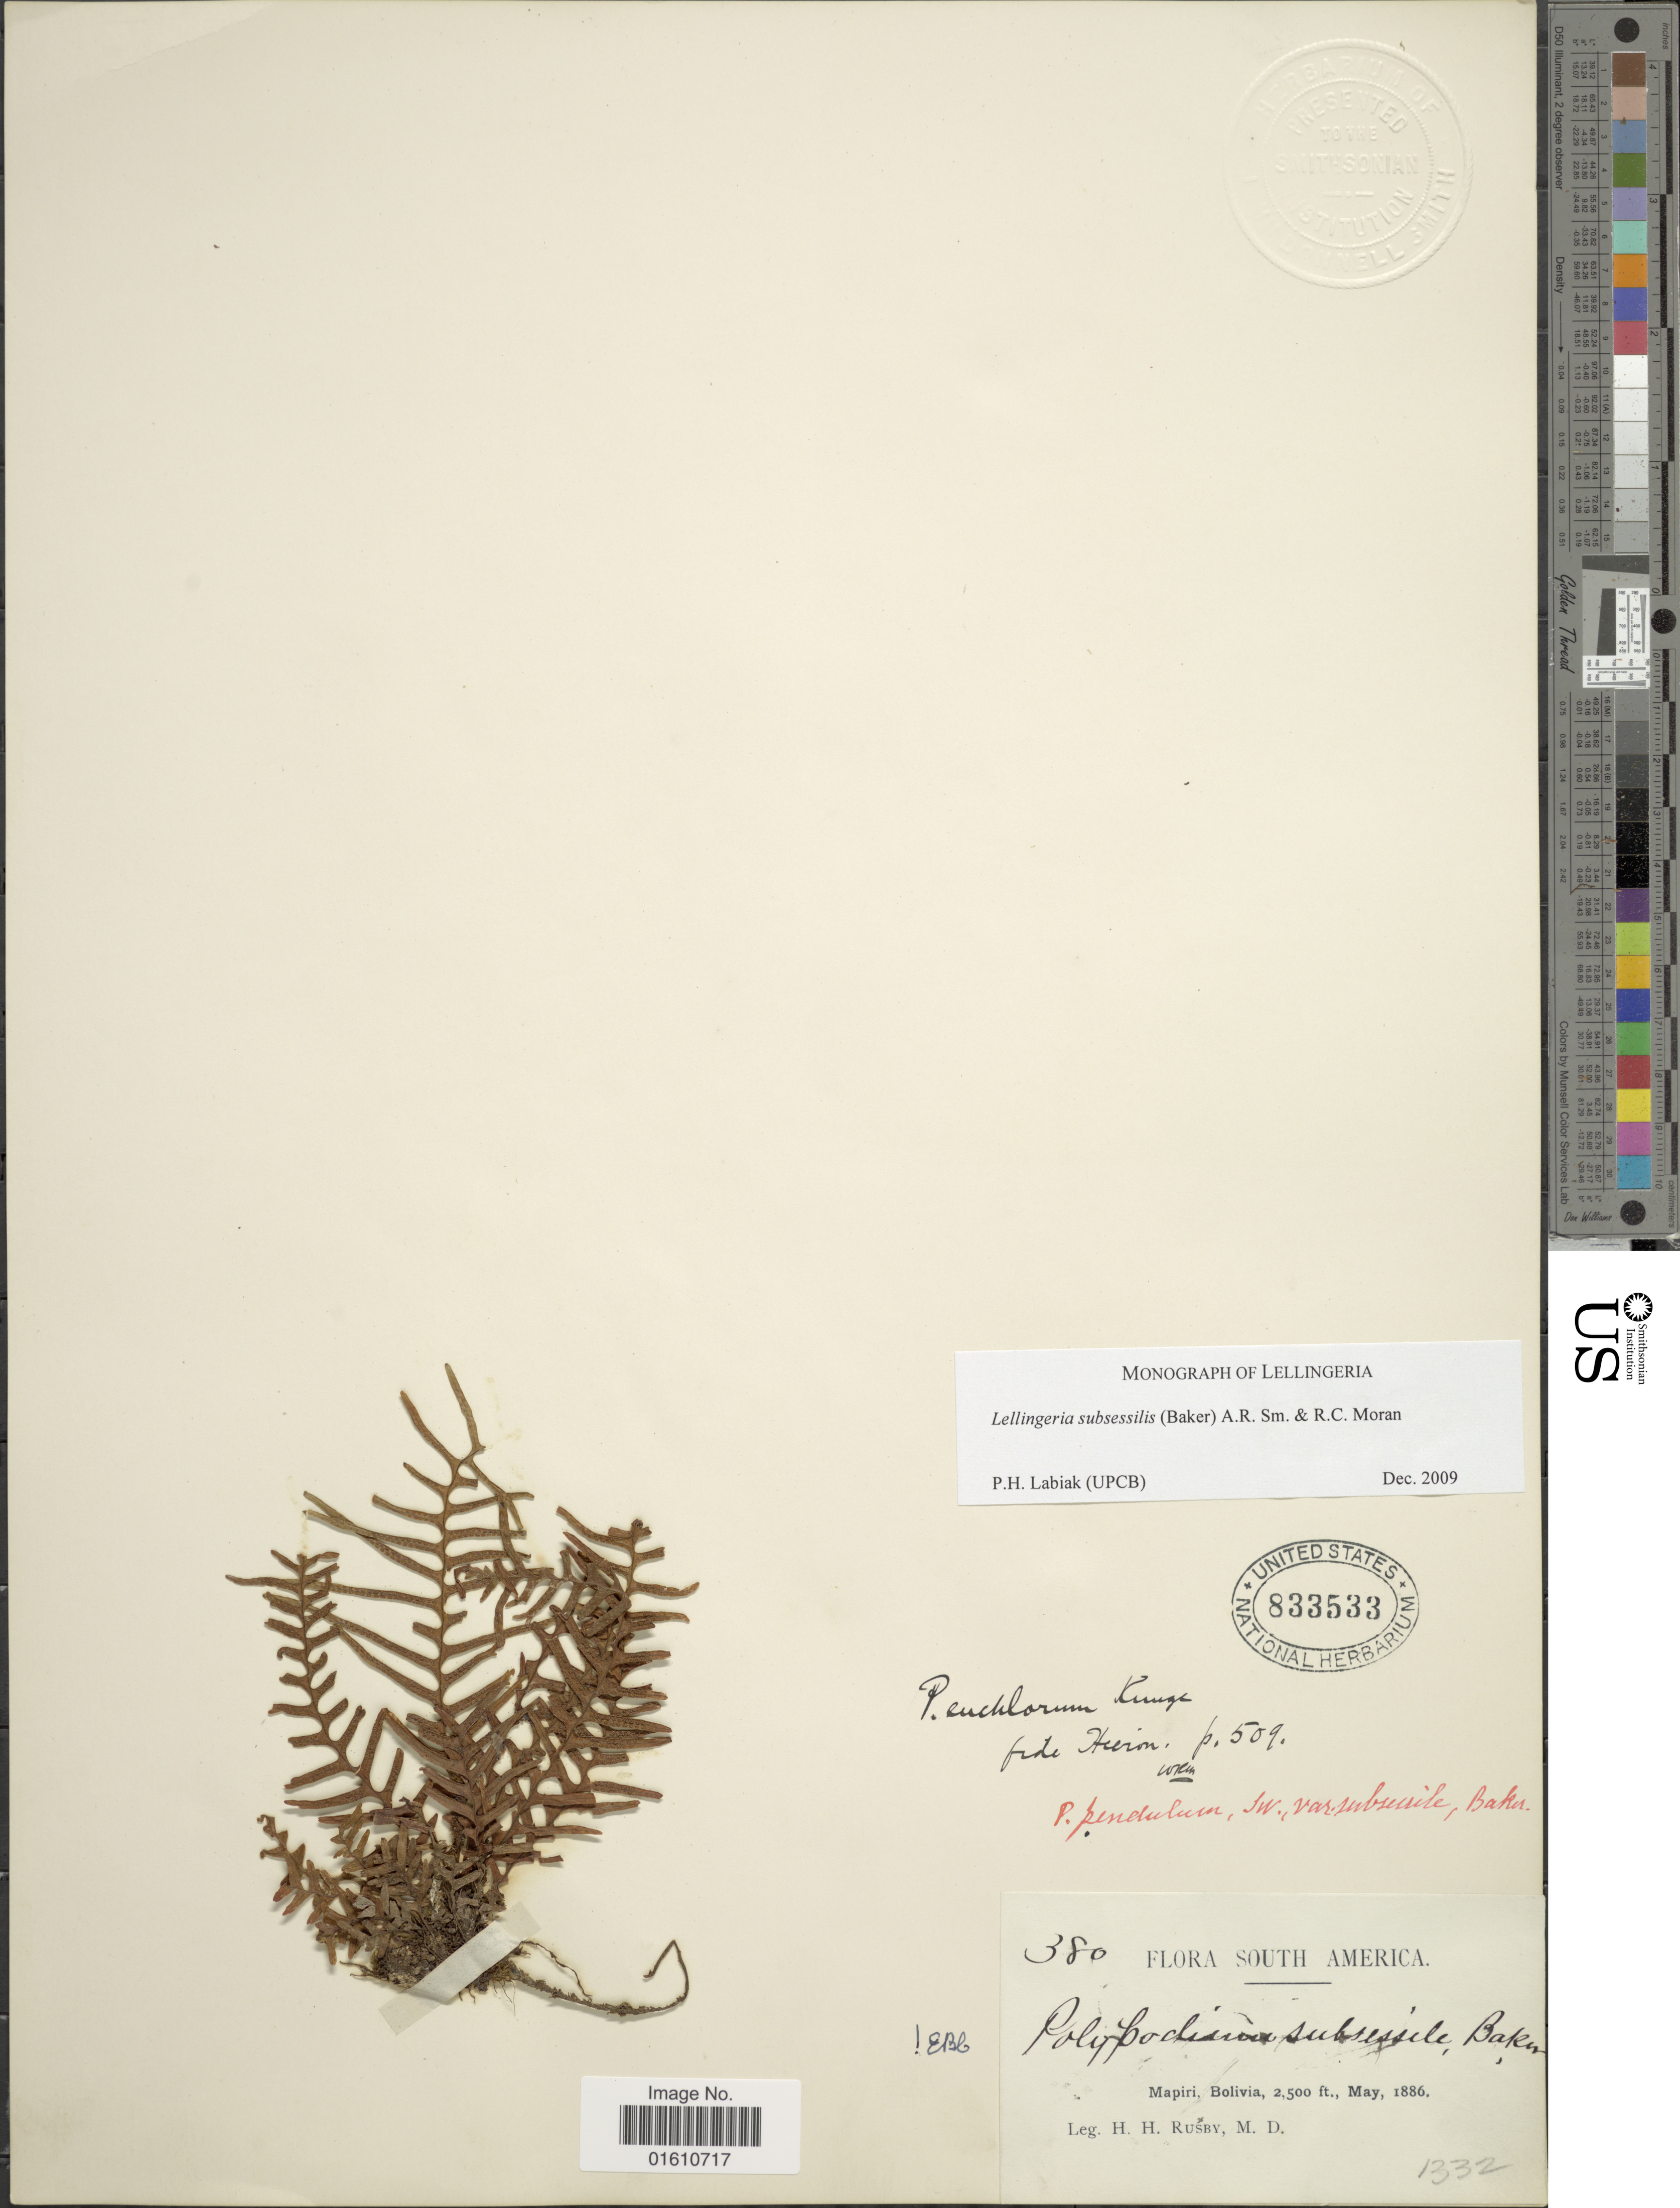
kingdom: Plantae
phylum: Tracheophyta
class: Polypodiopsida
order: Polypodiales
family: Polypodiaceae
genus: Lellingeria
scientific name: Lellingeria subsessilis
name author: (Baker) A.R. Sm. & R.C. Moran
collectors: H. H. Rusby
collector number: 380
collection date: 1886-05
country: Bolivia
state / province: La Páz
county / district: Larecaja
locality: Mapiri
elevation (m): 762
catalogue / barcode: US 833533